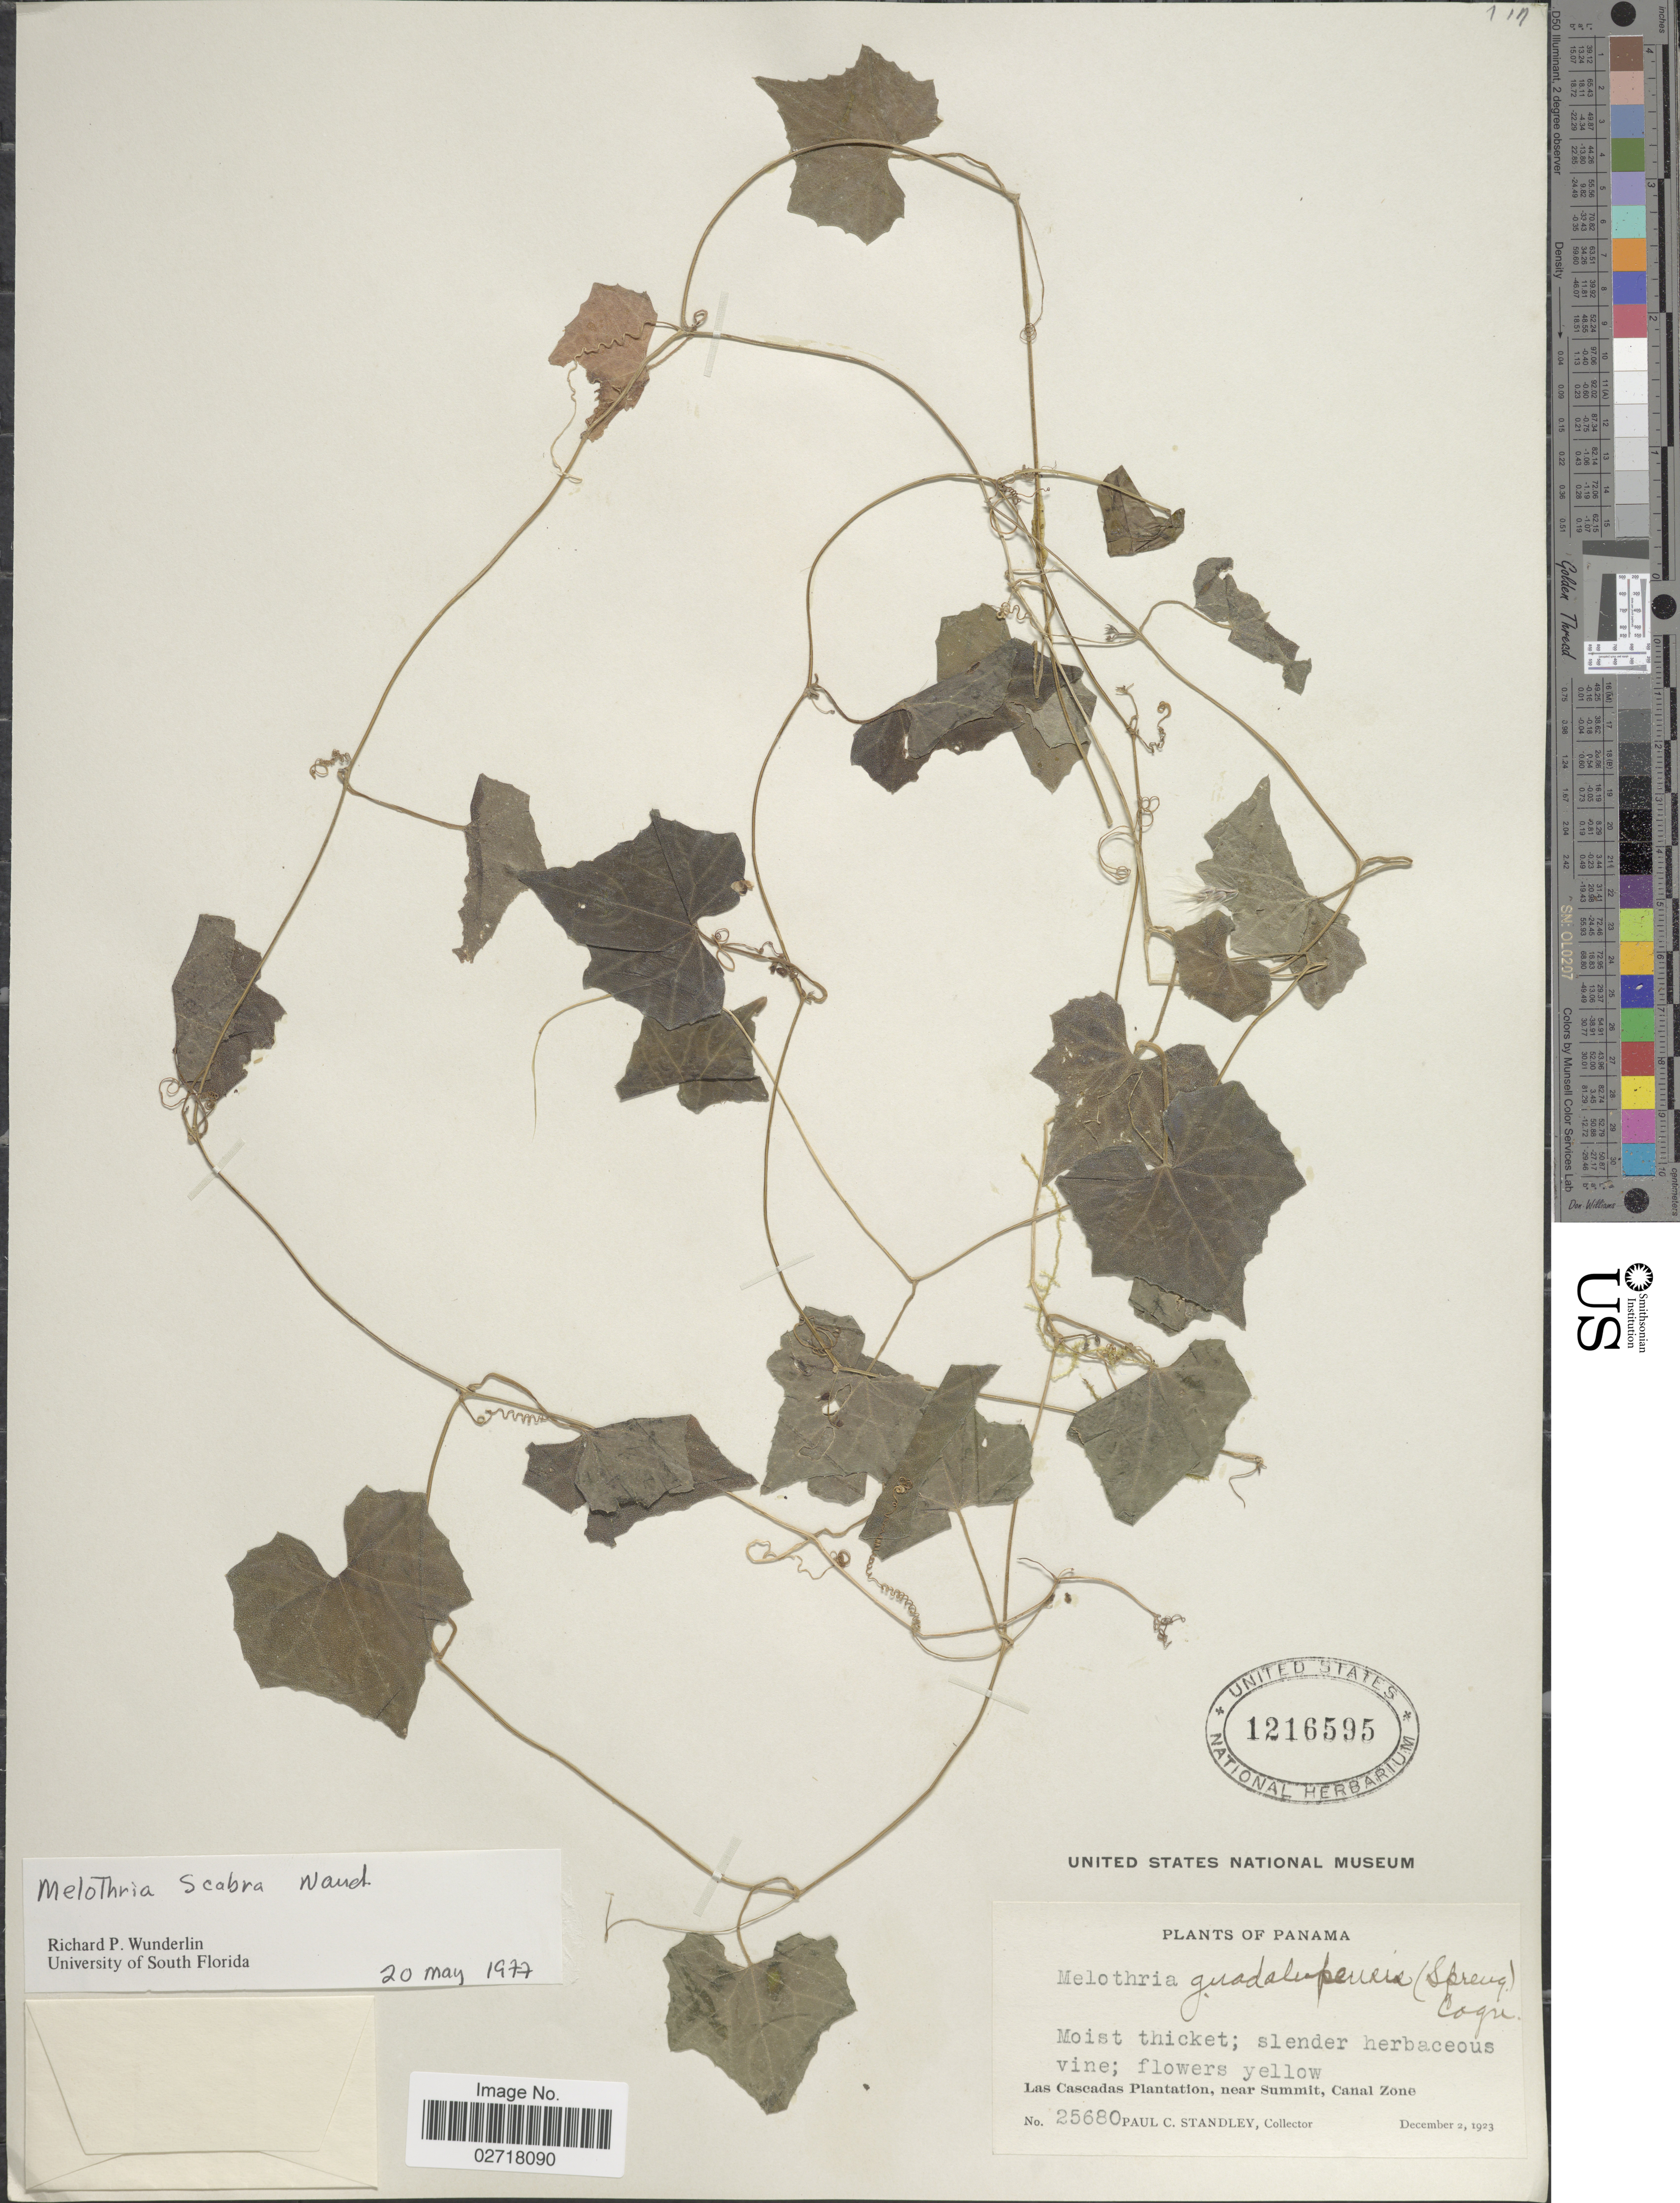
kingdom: Plantae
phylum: Tracheophyta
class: Magnoliopsida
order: Cucurbitales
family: Cucurbitaceae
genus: Melothria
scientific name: Melothria scabra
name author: Naudin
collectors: P. C. Standley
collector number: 25680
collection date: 1923-12-02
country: Panama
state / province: Colón / Panamá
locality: Las Cascadas, Plantation, near Summit, Canal Zone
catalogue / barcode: US 1216595